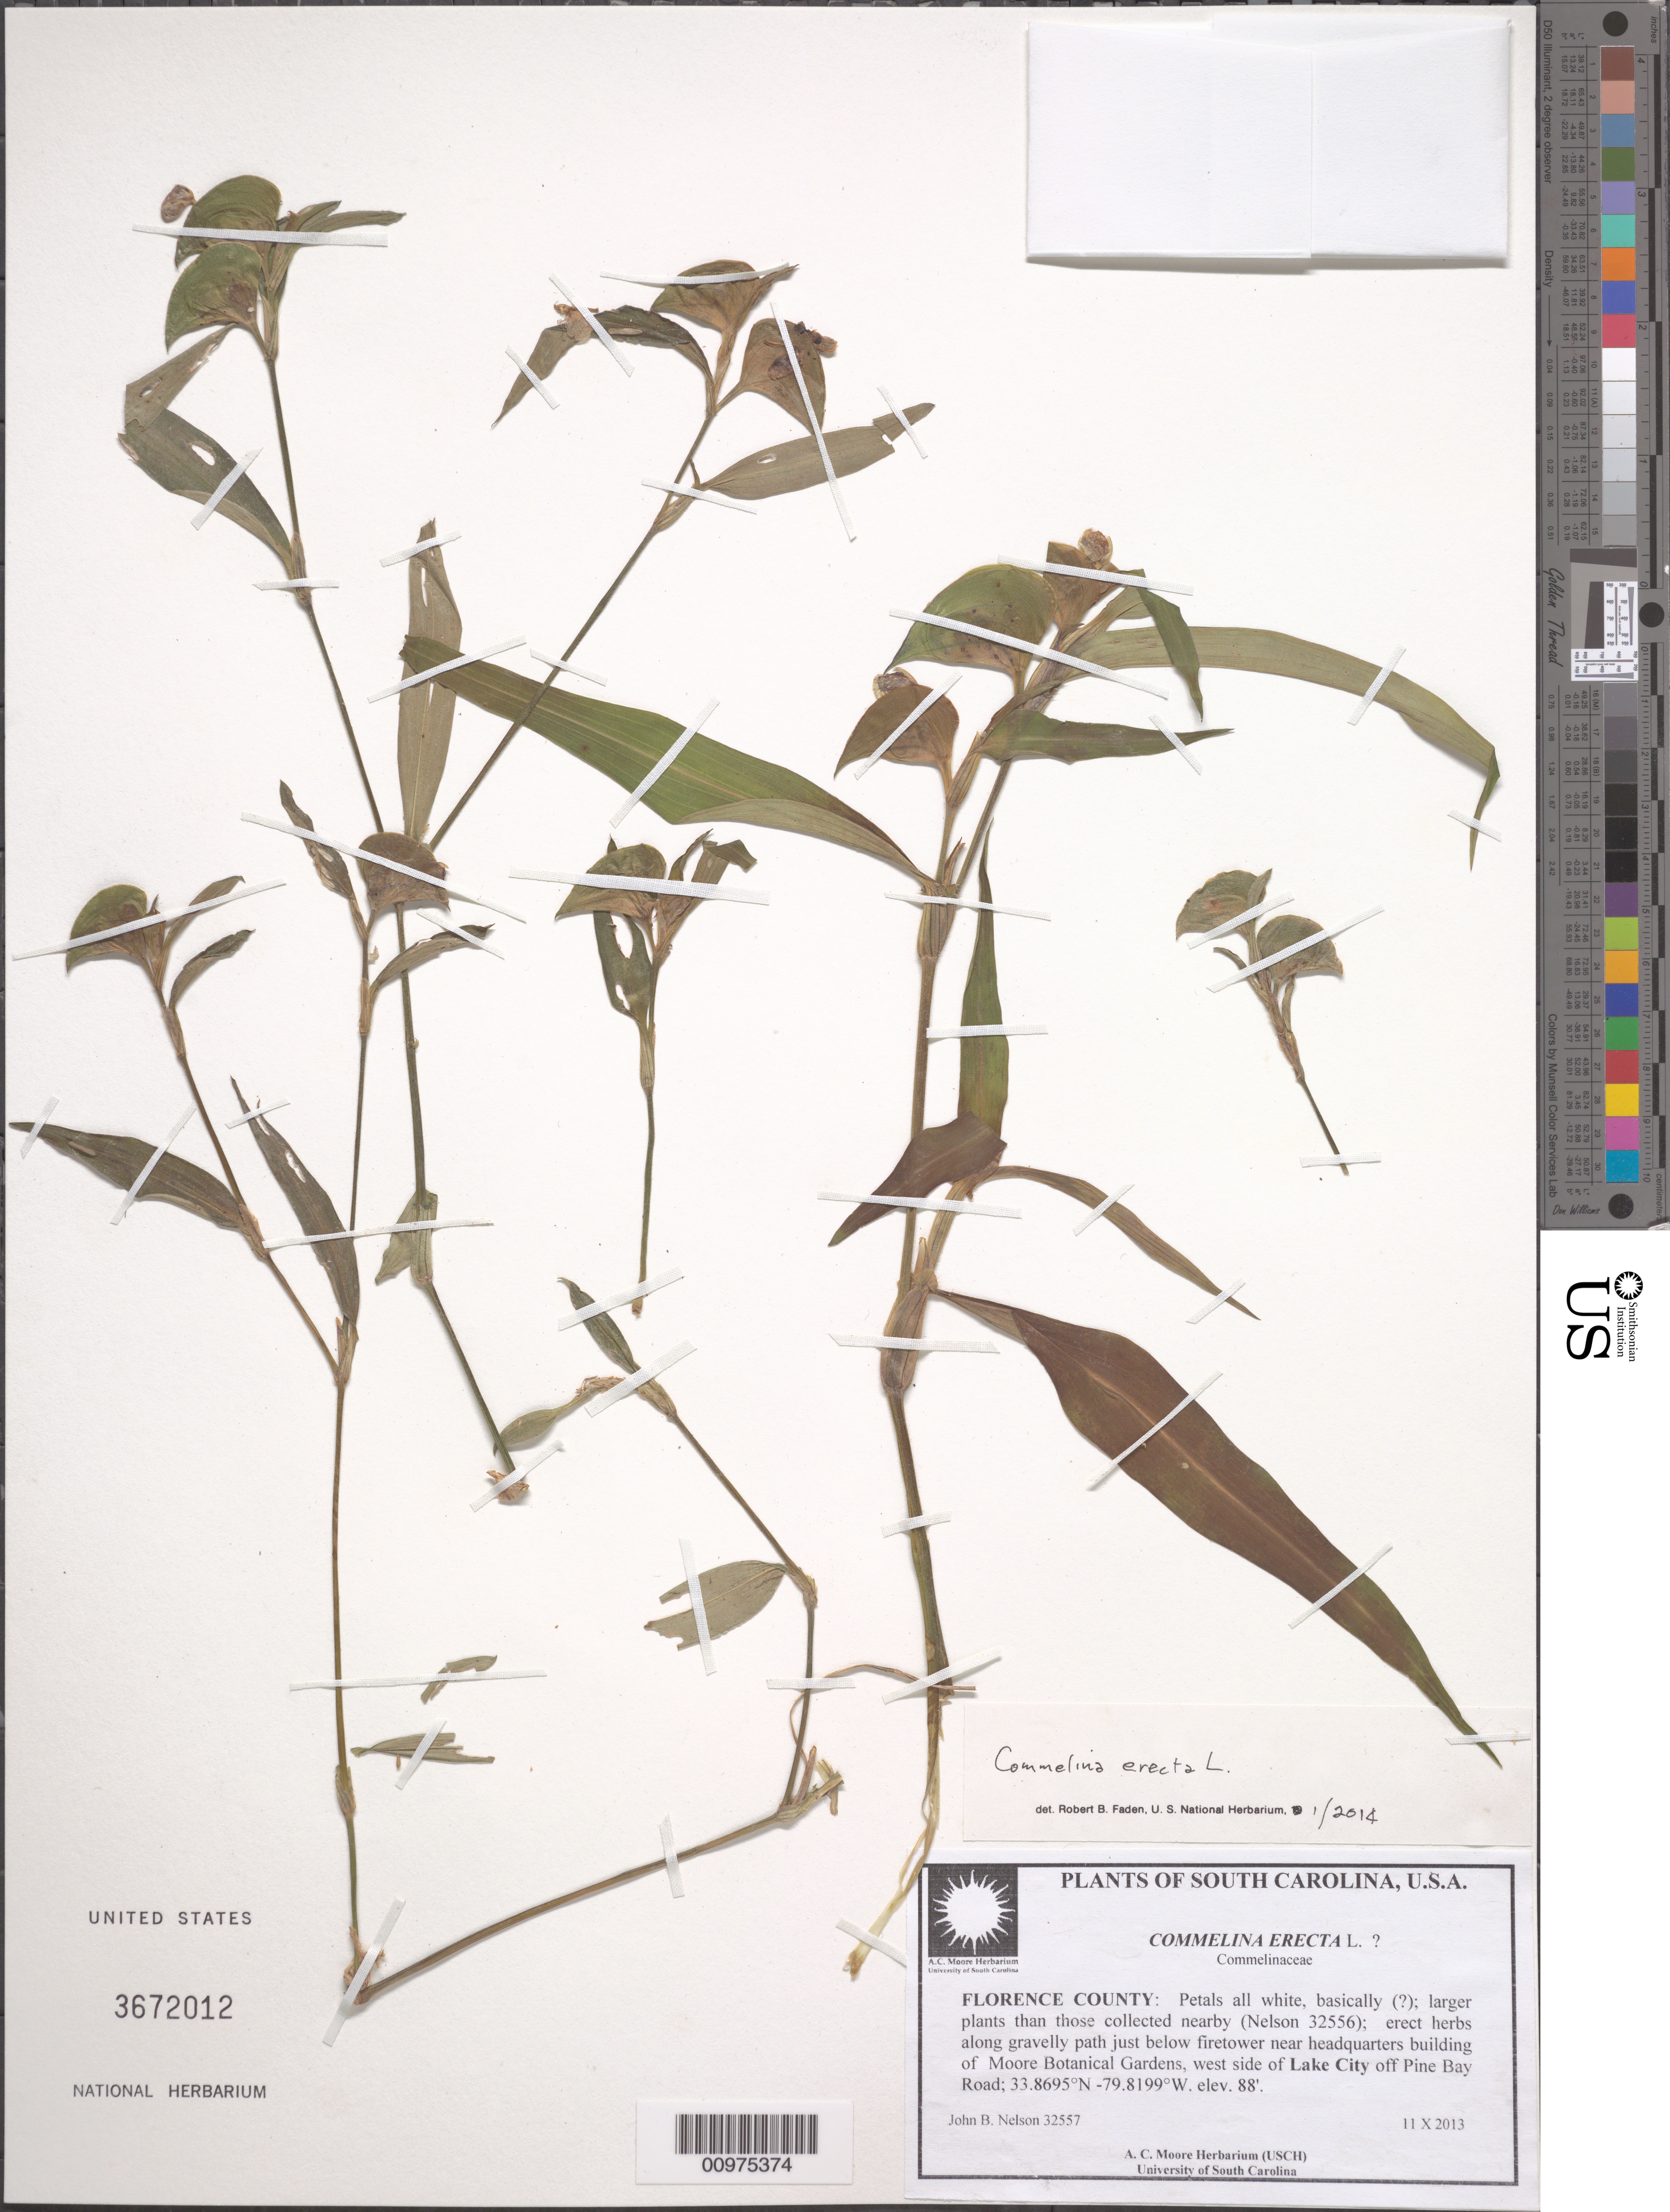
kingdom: Plantae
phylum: Tracheophyta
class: Liliopsida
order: Commelinales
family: Commelinaceae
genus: Commelina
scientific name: Commelina erecta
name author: L.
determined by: Faden, Robert B., (US), Smithsonian Institution - National Museum of Natural History (UNITED STATES)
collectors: J. Nelson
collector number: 32557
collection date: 2013-10-11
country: United States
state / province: South Carolina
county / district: Florence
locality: path just below firetower near headquarters building of Moore Botanical Gardens, west side of Lake City off Pine Bay Road;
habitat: along gravelly path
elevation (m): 27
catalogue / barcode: US 3672012